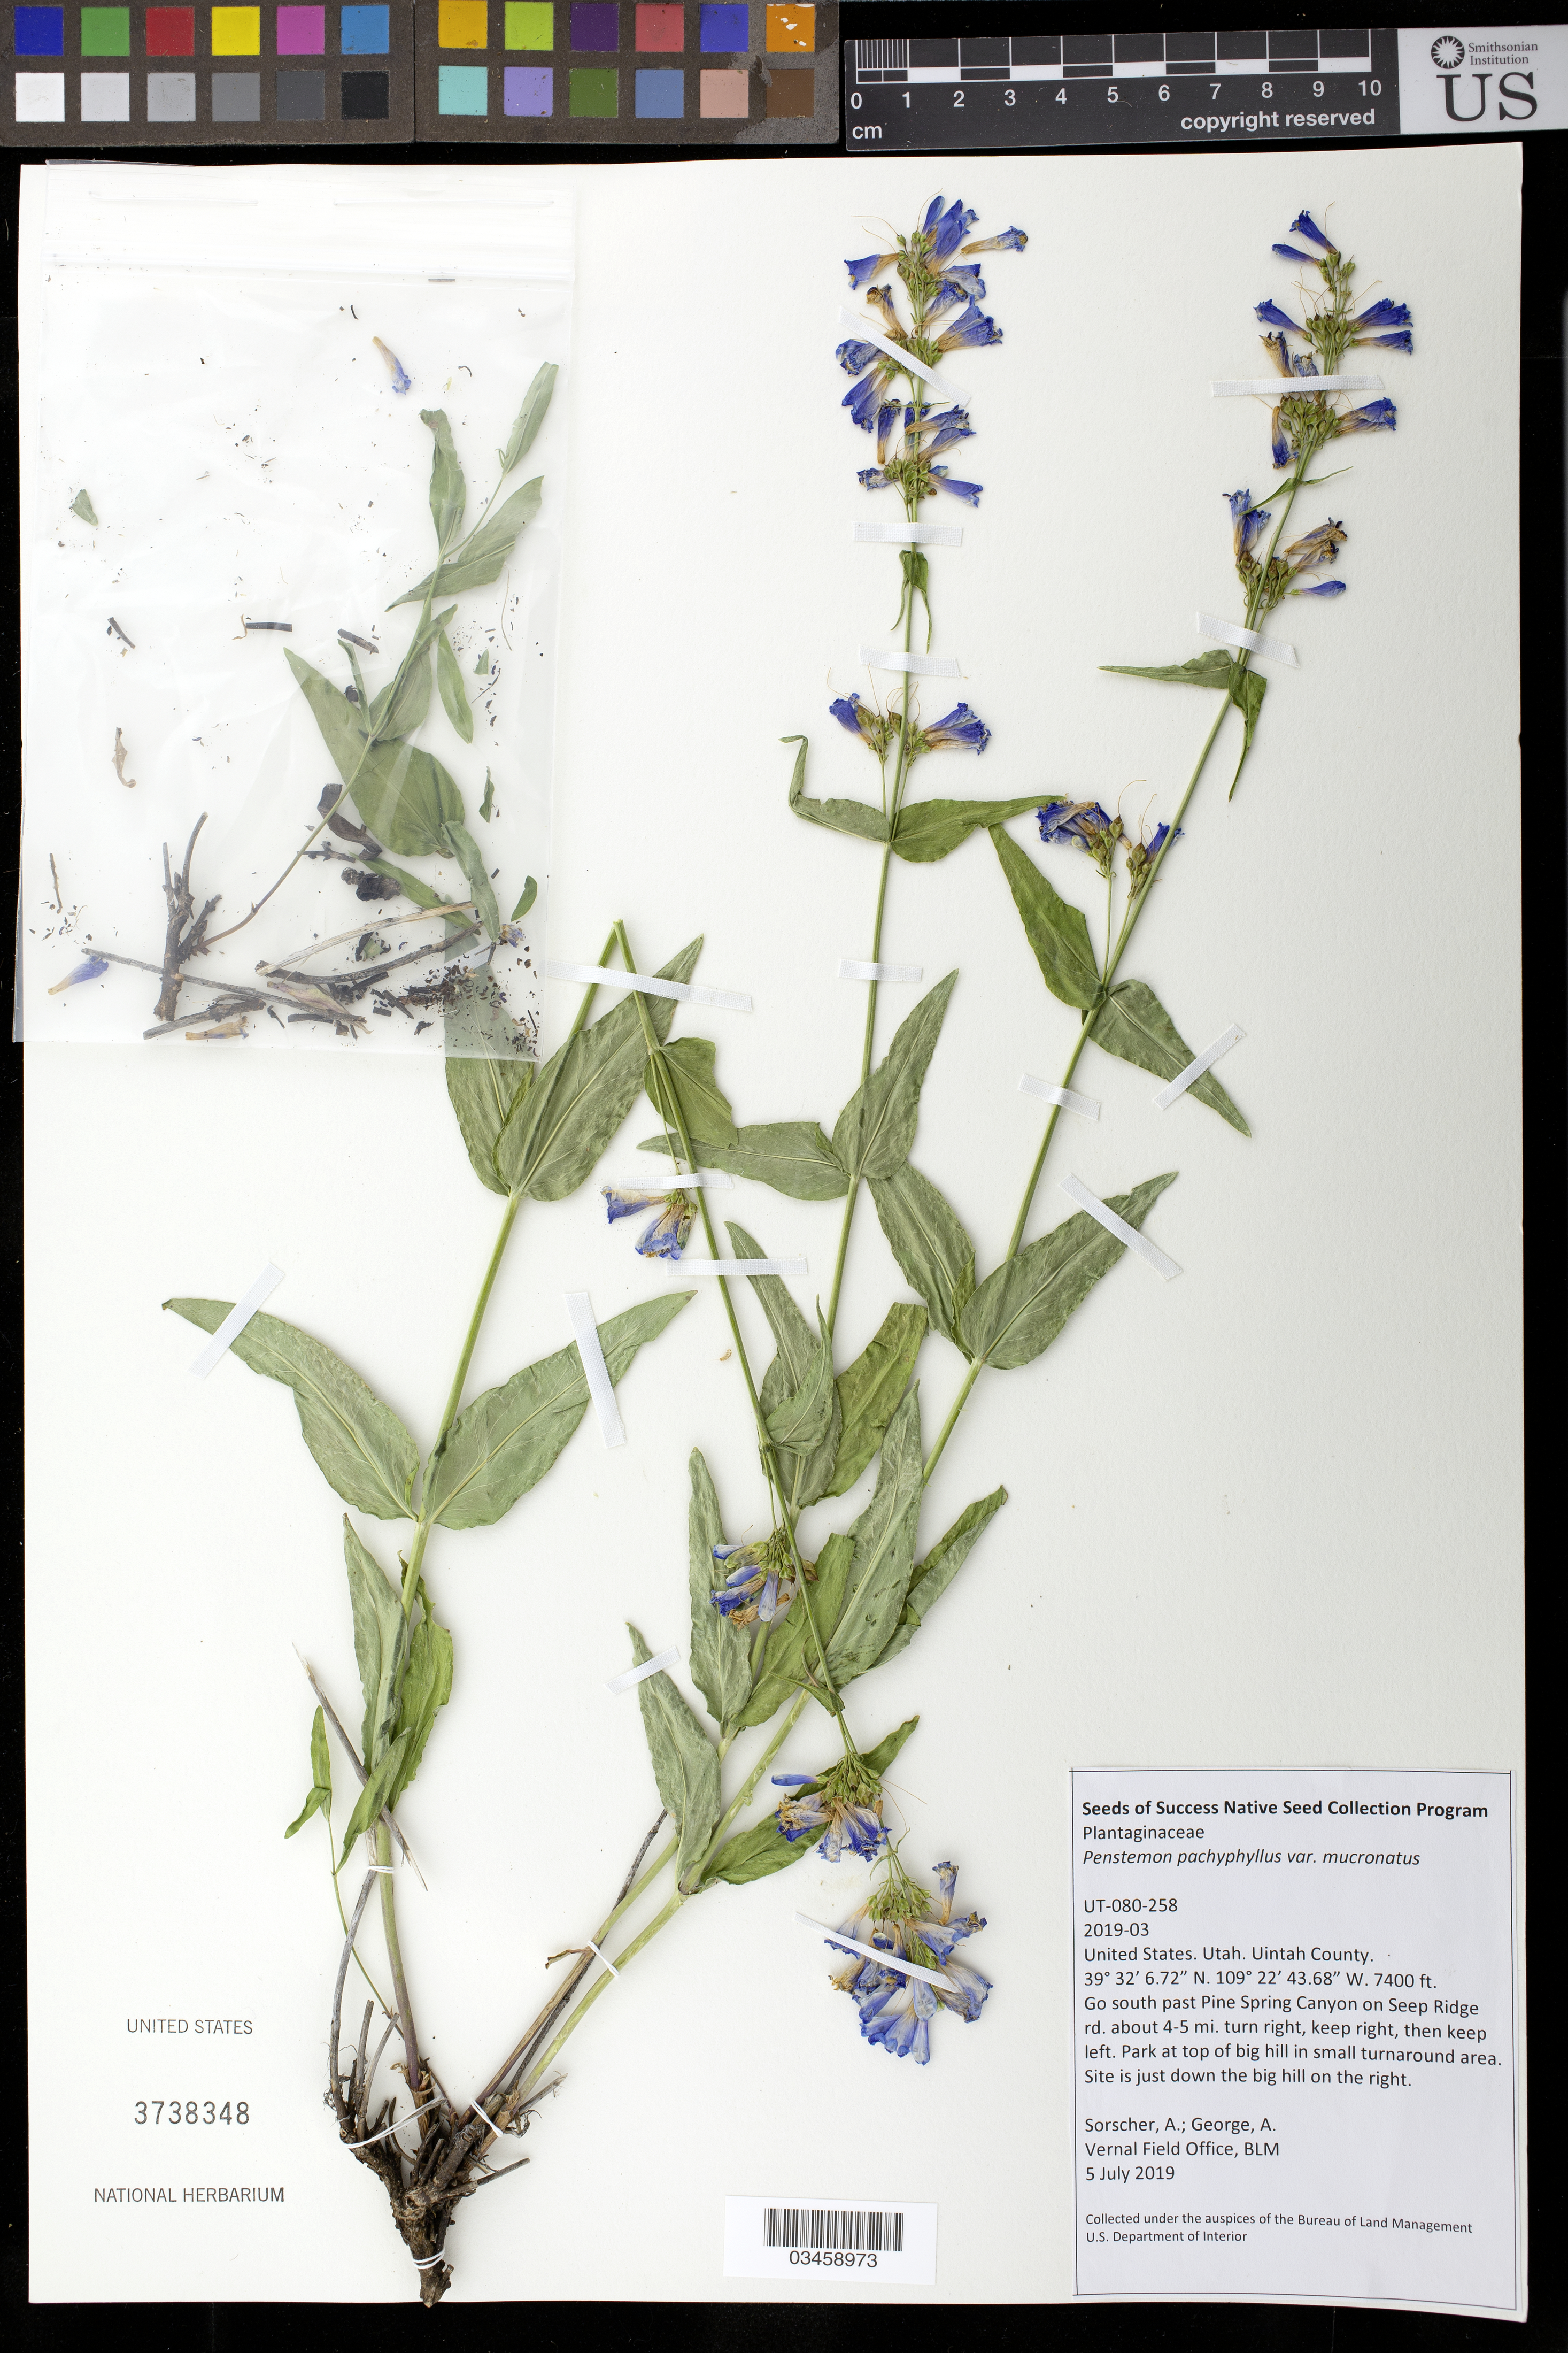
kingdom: Plantae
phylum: Tracheophyta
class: Magnoliopsida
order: Lamiales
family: Plantaginaceae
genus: Penstemon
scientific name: Penstemon pachyphyllus var. mucronatus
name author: (N.H. Holmgren) Neese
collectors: A. Sorscher & A. George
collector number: UT080-258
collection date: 2019-07-05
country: United States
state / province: Utah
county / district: Uintah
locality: S past Pine Spring Canyon on Seep Ridge rd, 4-5 mi. turn right, keep right, then keep left, site is down the big hill on the right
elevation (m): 2256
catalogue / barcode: US 3738348